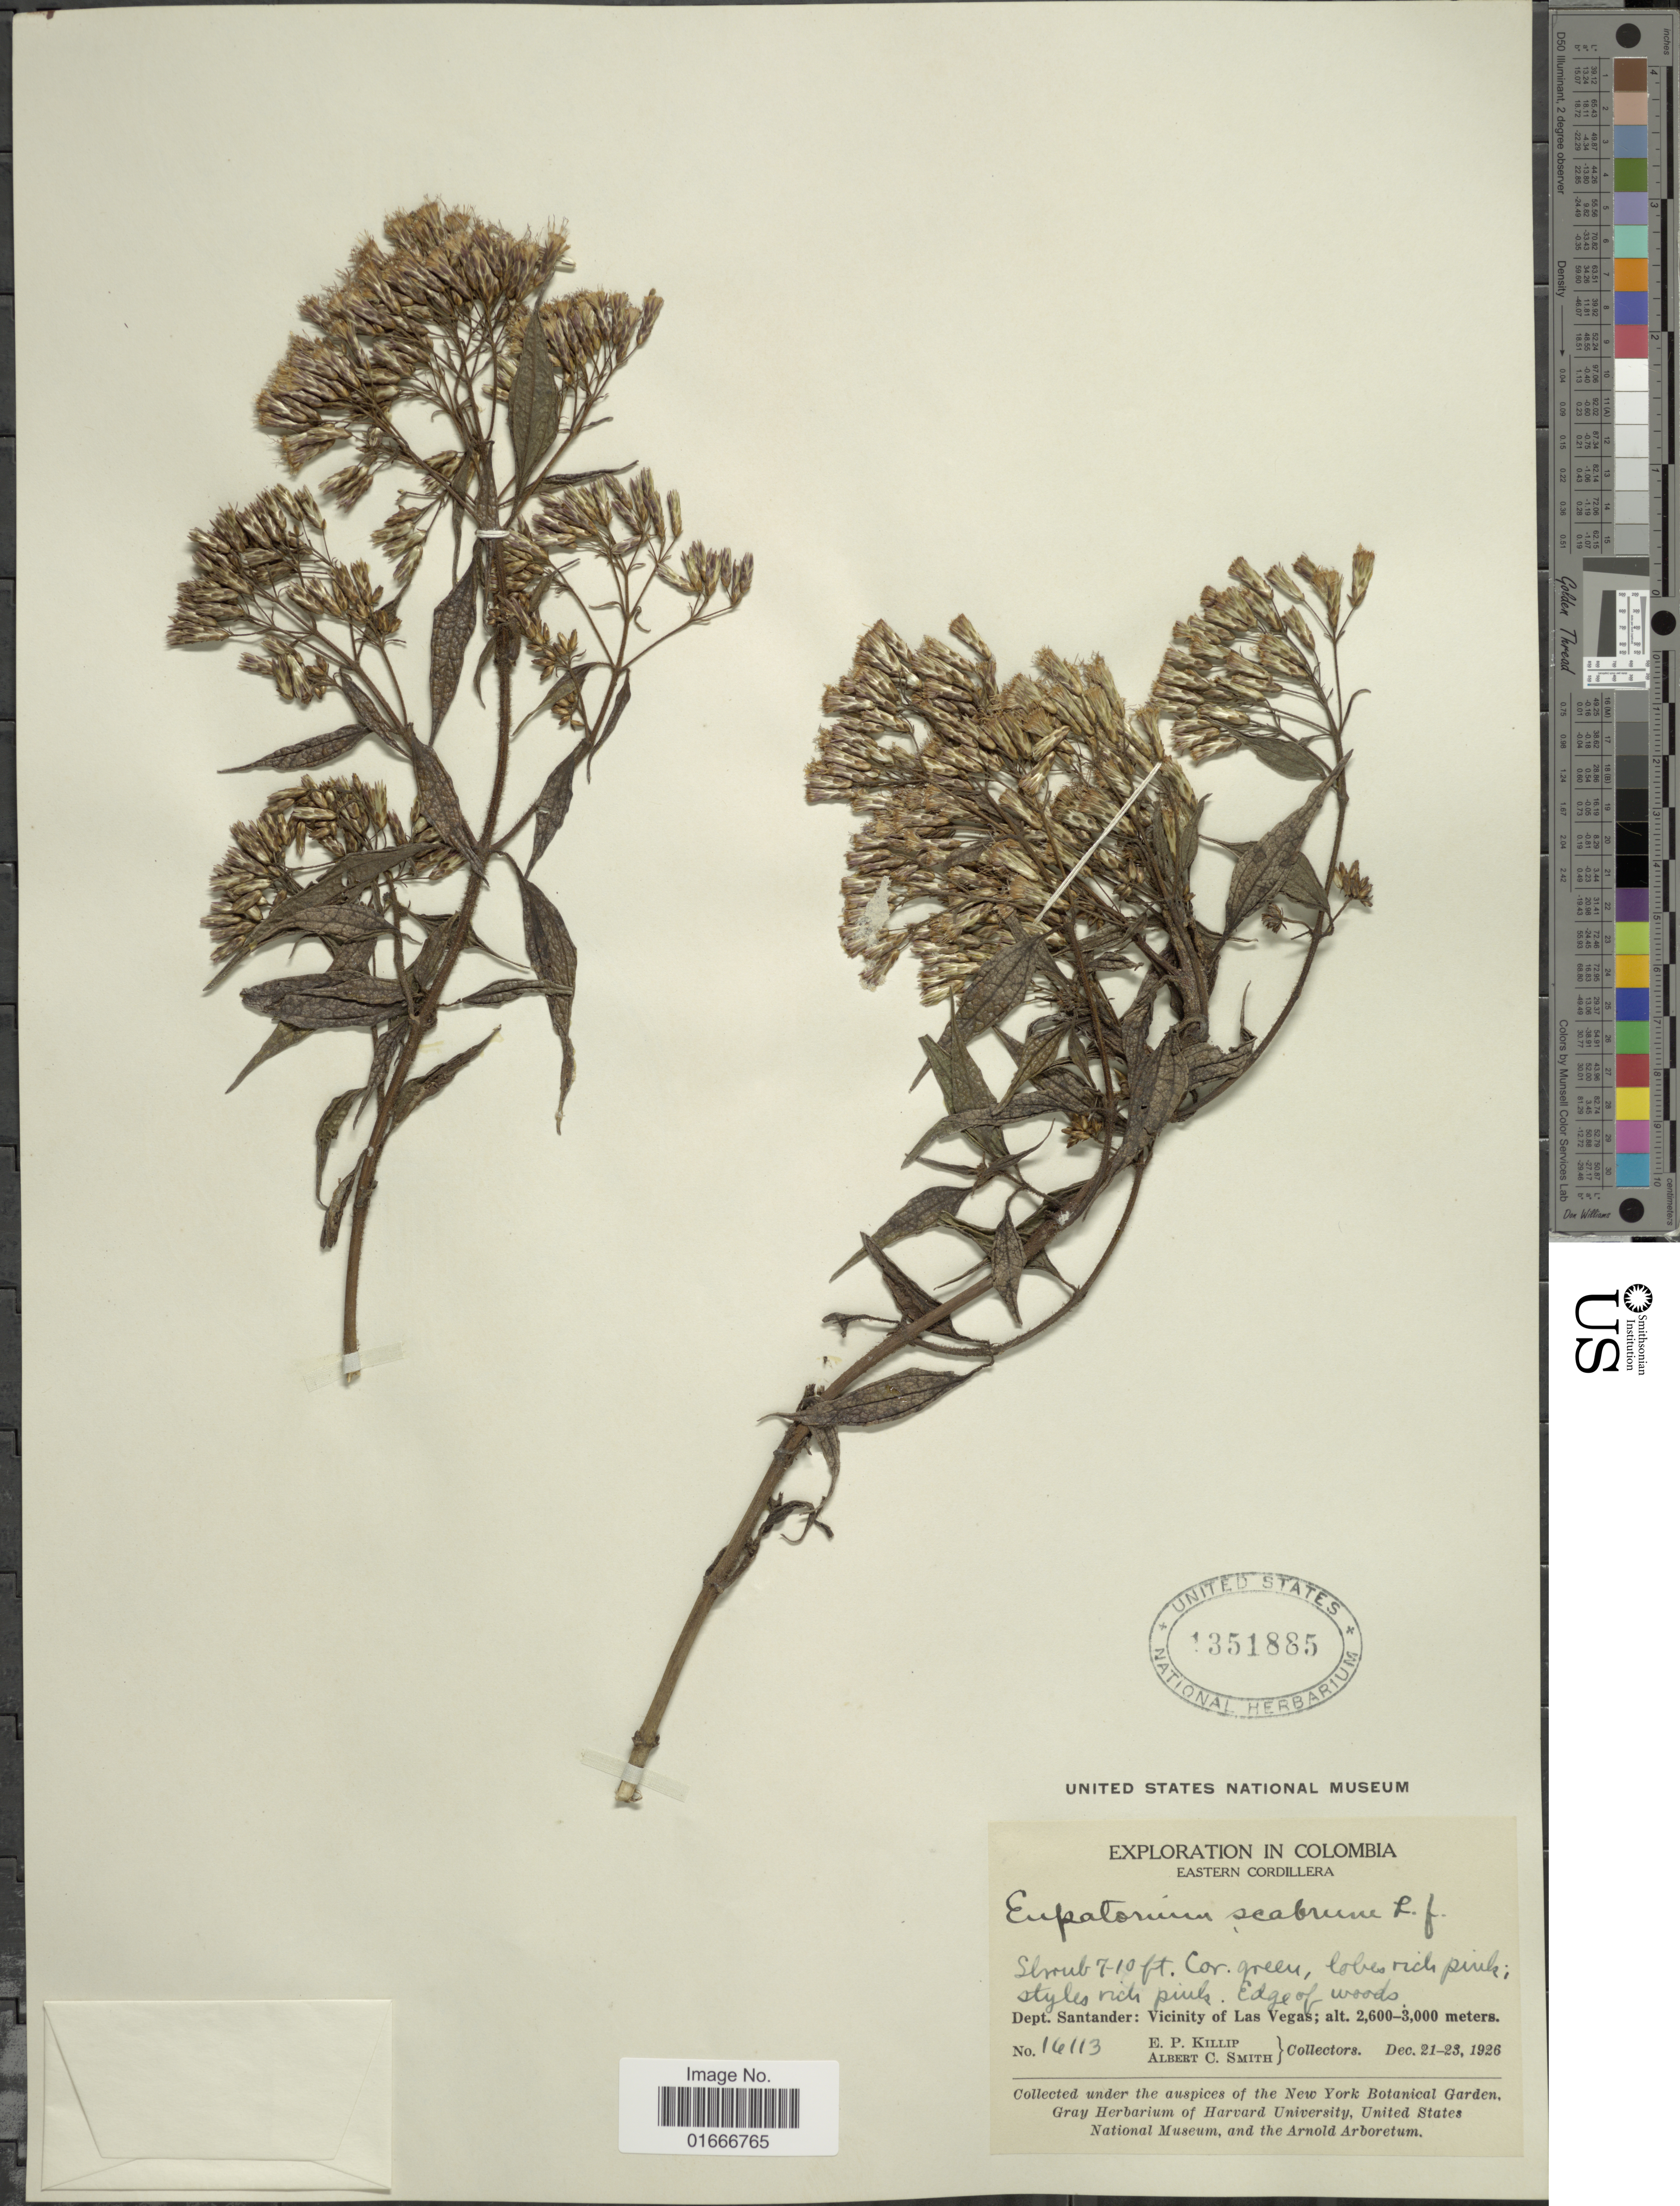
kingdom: Plantae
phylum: Tracheophyta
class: Magnoliopsida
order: Asterales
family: Asteraceae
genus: Chromolaena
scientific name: Chromolaena scabra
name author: (L. f.) R.M. King & H. Rob.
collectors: E. P. Killip & A. C. Smith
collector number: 16113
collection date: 1926-12-21/1926-12-23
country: Colombia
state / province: Santander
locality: Eastern Cordillera, Vicinity of Las Vegas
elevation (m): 2600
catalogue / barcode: US 1351885